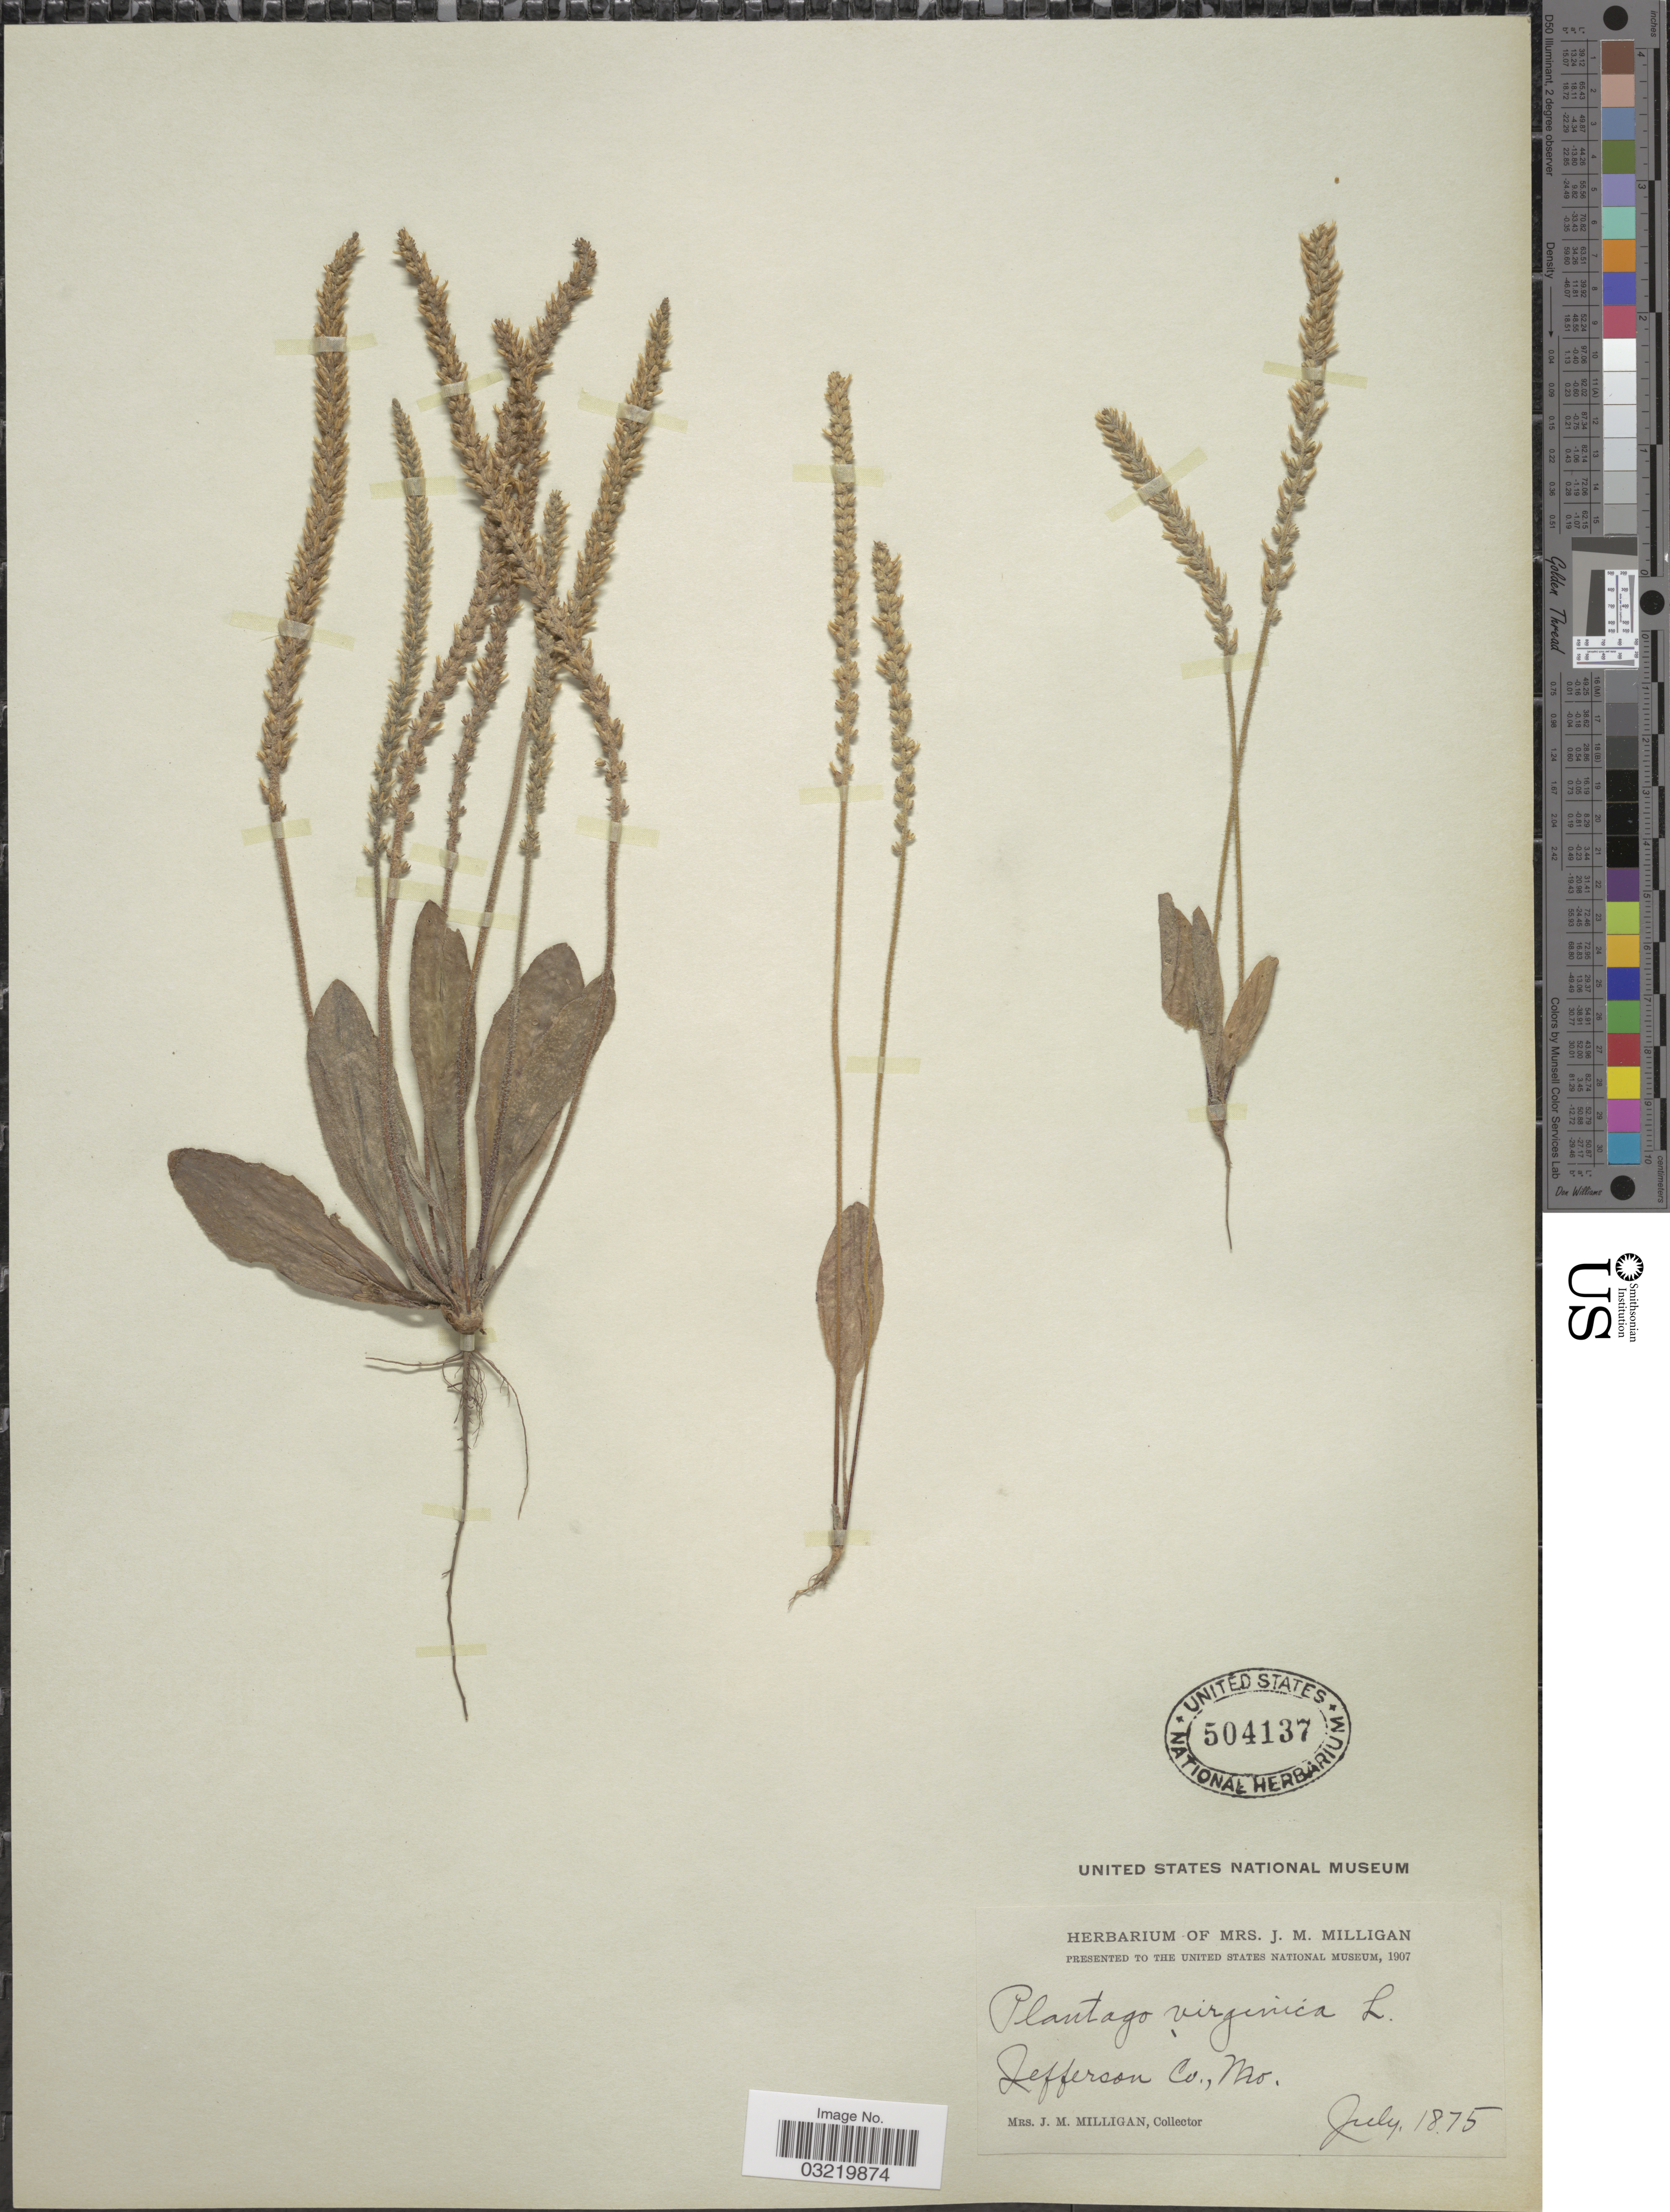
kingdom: Plantae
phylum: Tracheophyta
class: Magnoliopsida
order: Lamiales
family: Plantaginaceae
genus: Plantago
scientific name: Plantago virginica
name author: L.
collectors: J. Milligan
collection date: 1875-07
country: United States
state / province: Missouri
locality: Jefferson Co.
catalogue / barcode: US 504137